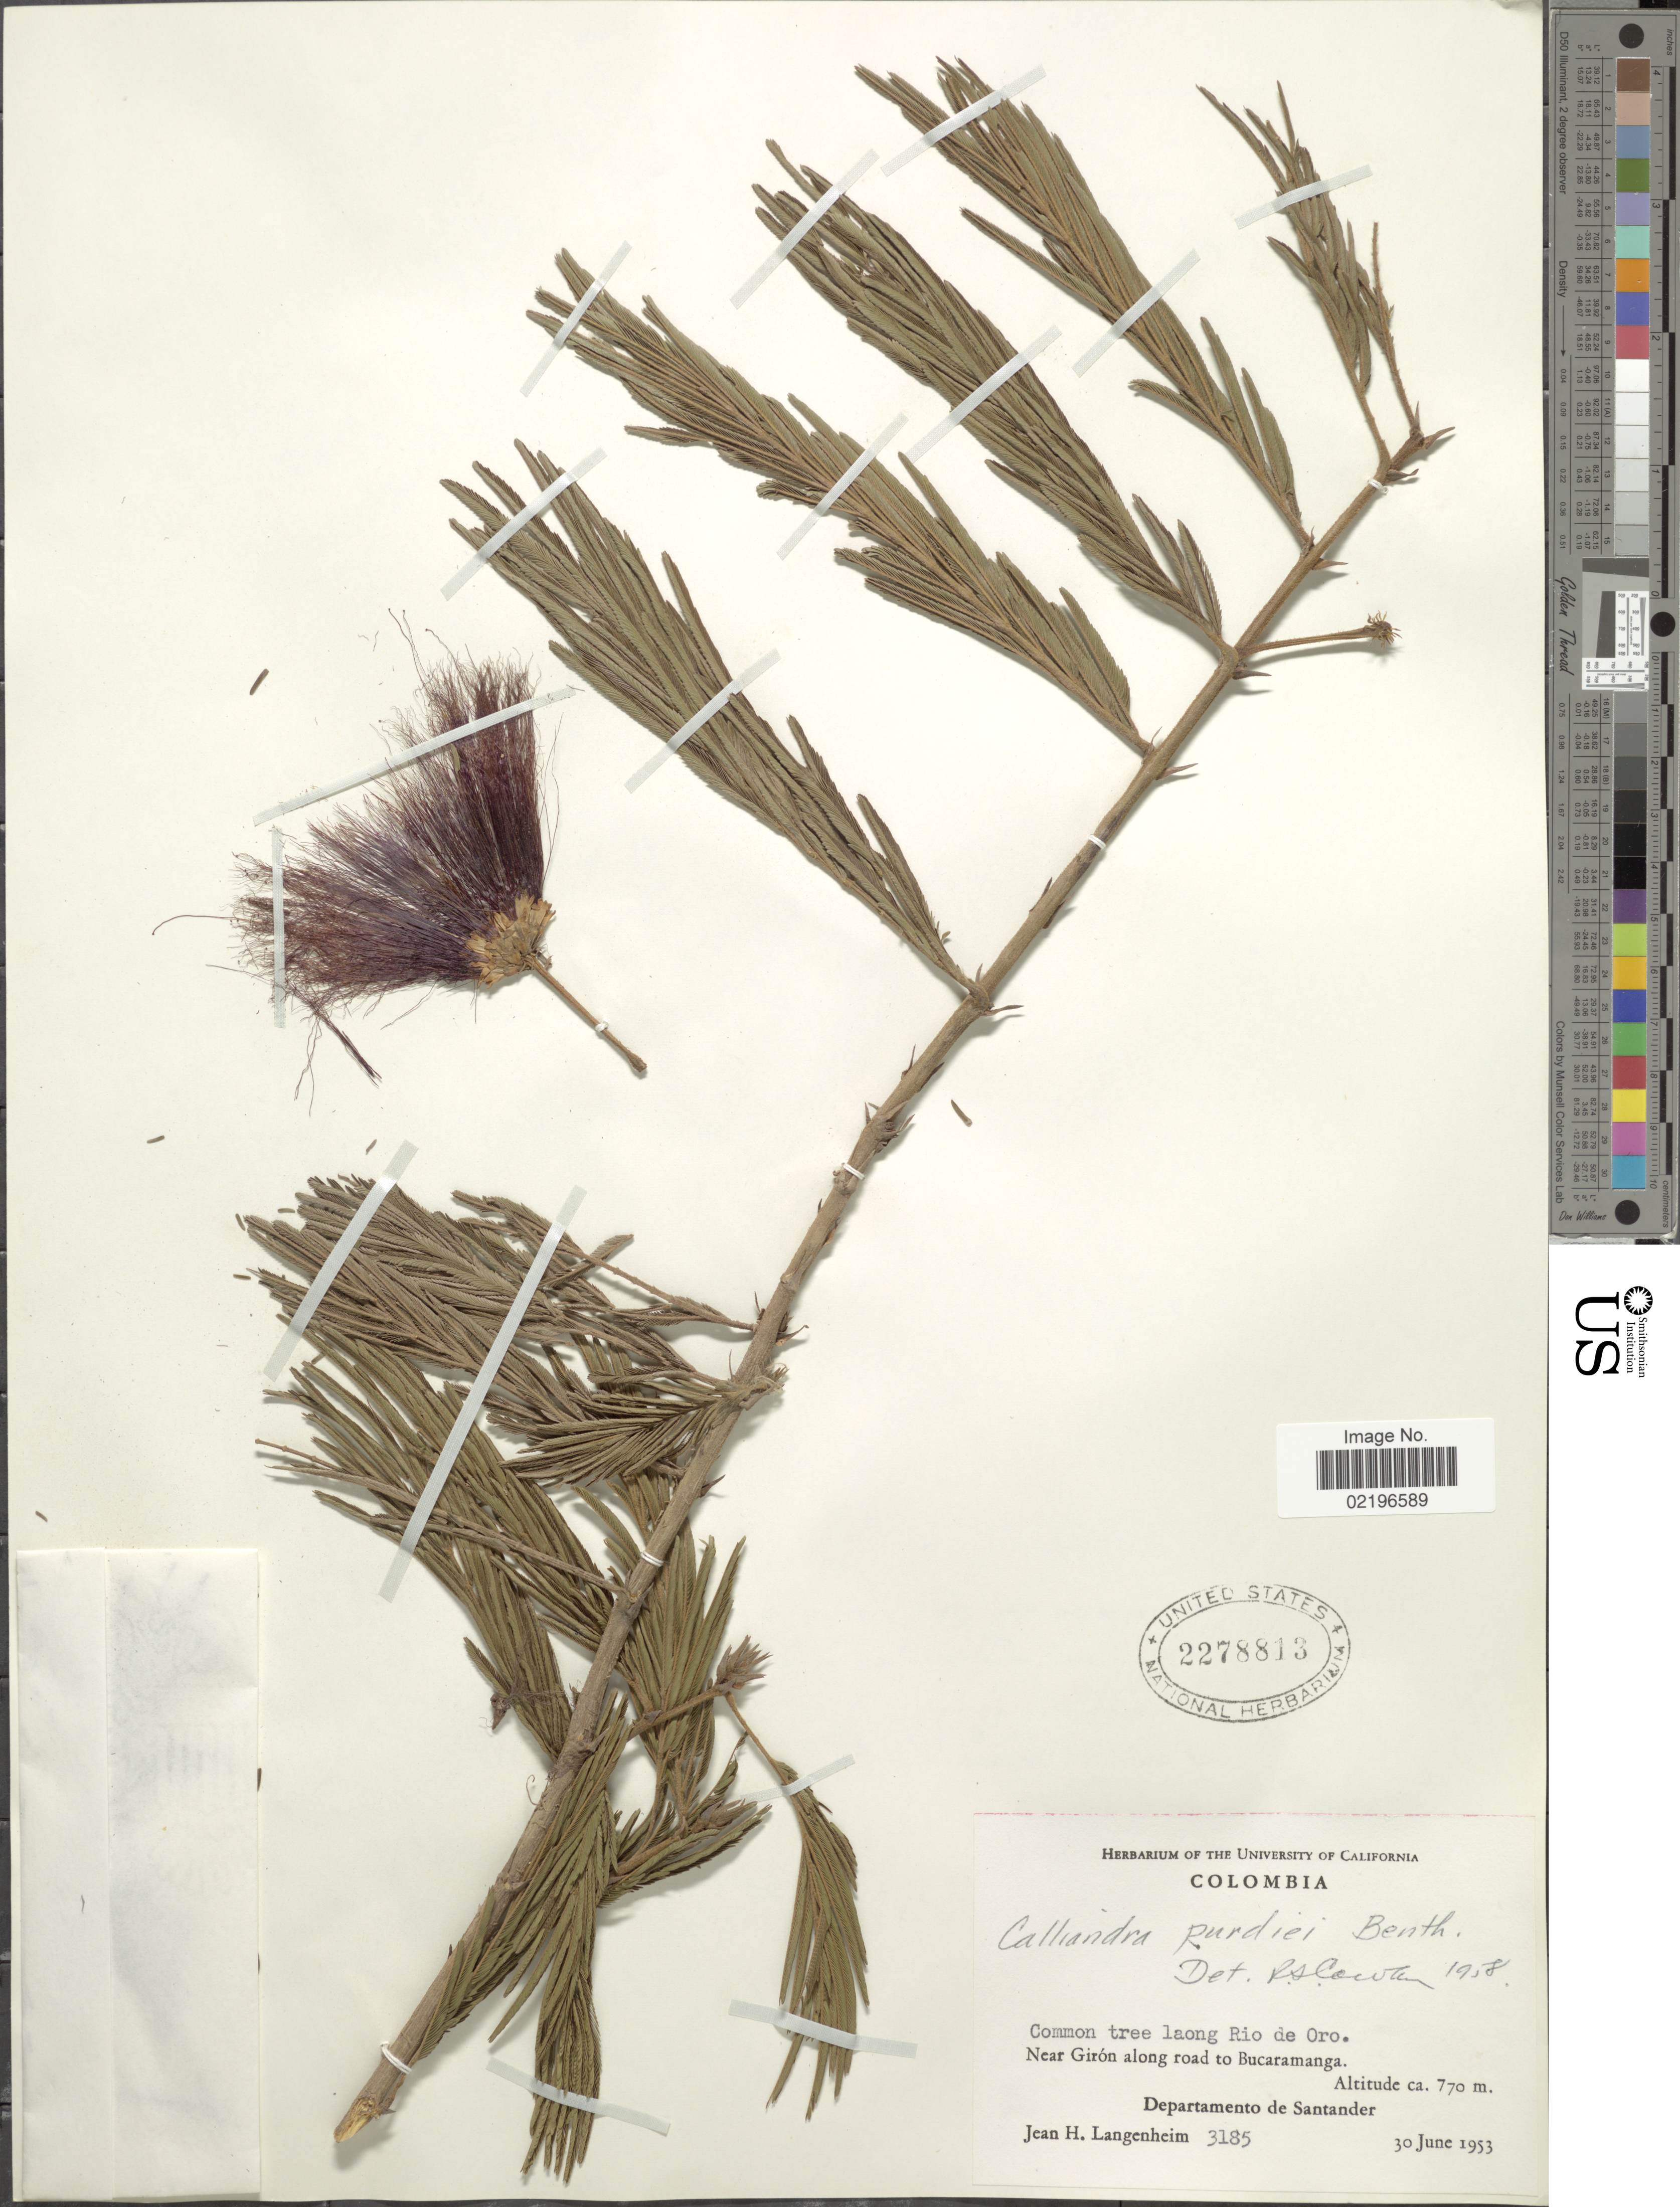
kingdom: Plantae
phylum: Tracheophyta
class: Magnoliopsida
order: Fabales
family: Fabaceae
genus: Calliandra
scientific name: Calliandra purdiaei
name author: Benth.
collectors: J. H. Langenheim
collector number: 3185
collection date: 1953-06-30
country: Colombia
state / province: Santander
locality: Commin tree along Rio de Oro. Near Giron along road to Bucaramanga. Departamento de Santander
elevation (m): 770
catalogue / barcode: US 2278813